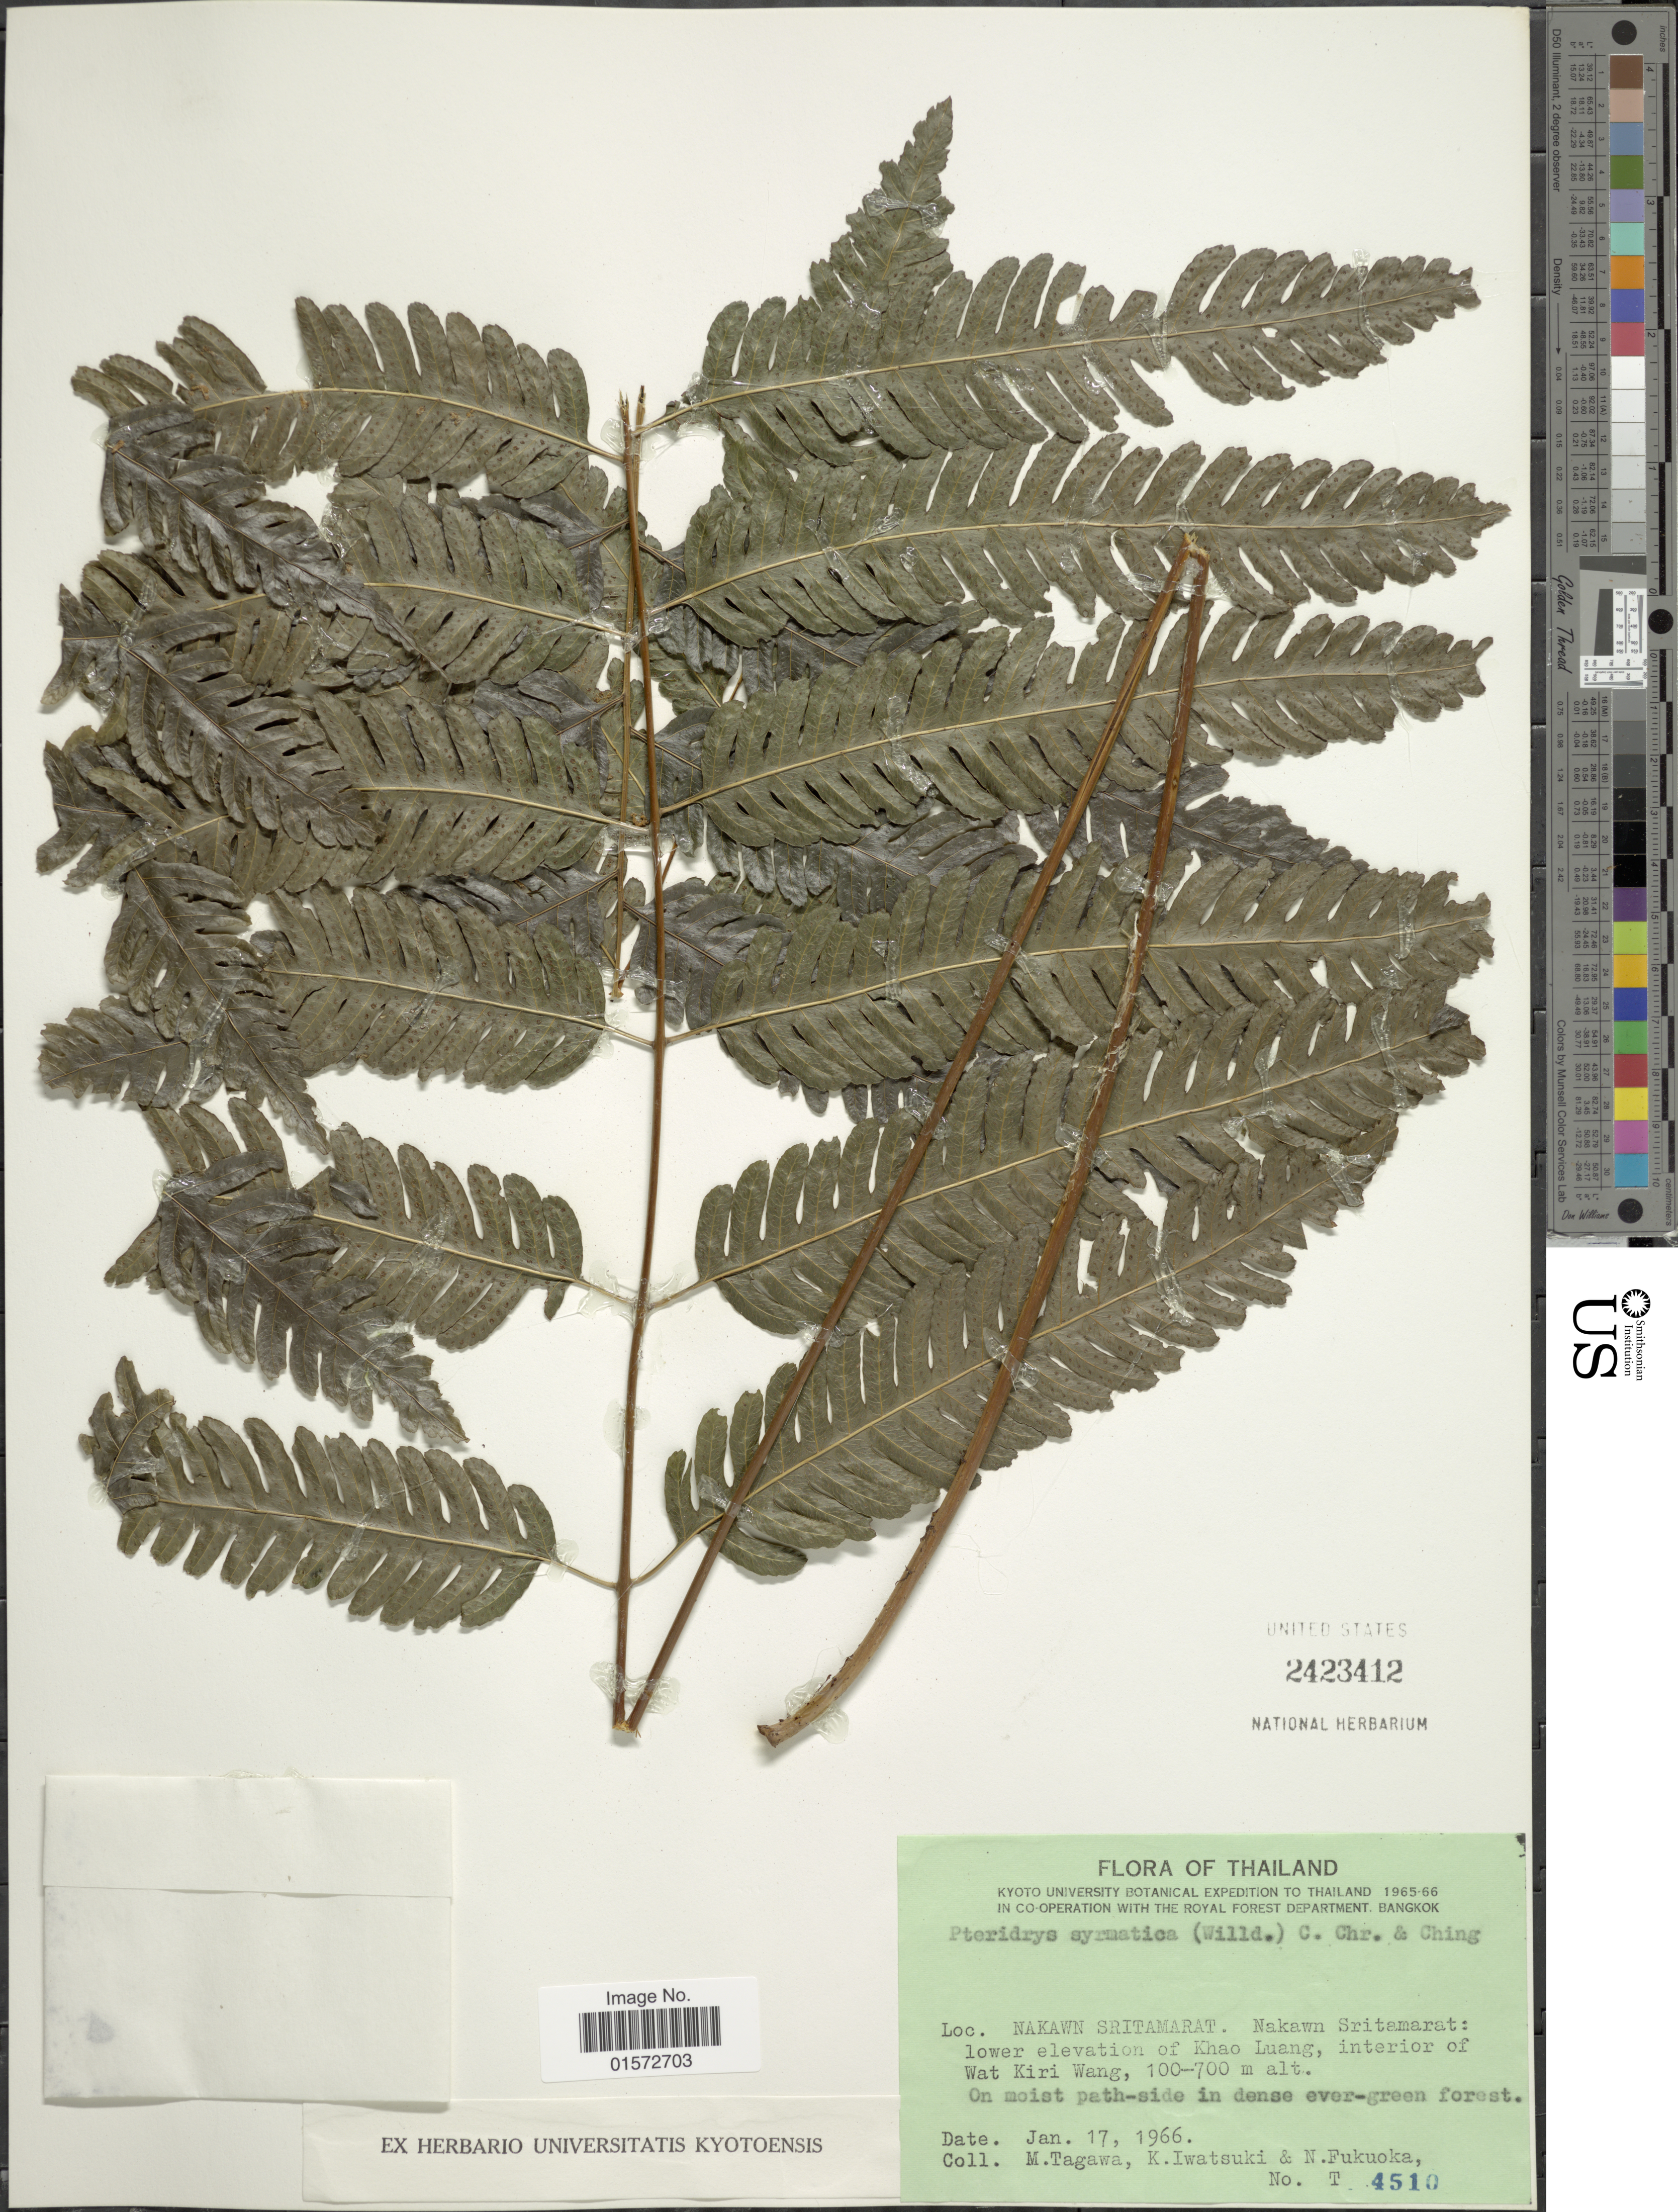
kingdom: Plantae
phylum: Tracheophyta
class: Polypodiopsida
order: Polypodiales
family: Tectariaceae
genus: Pteridrys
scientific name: Pteridrys syrmatica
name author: (Willd.) C. Chr. & Ching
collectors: M. Tagawa, K. Iwatsuki & N. Fukuoka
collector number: T 4510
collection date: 1966-01-17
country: Thailand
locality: Nakawn Sritamarat: lower elevation of Khao Lunag, interior of Wat Kiri Wang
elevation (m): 100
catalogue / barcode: US 2423412